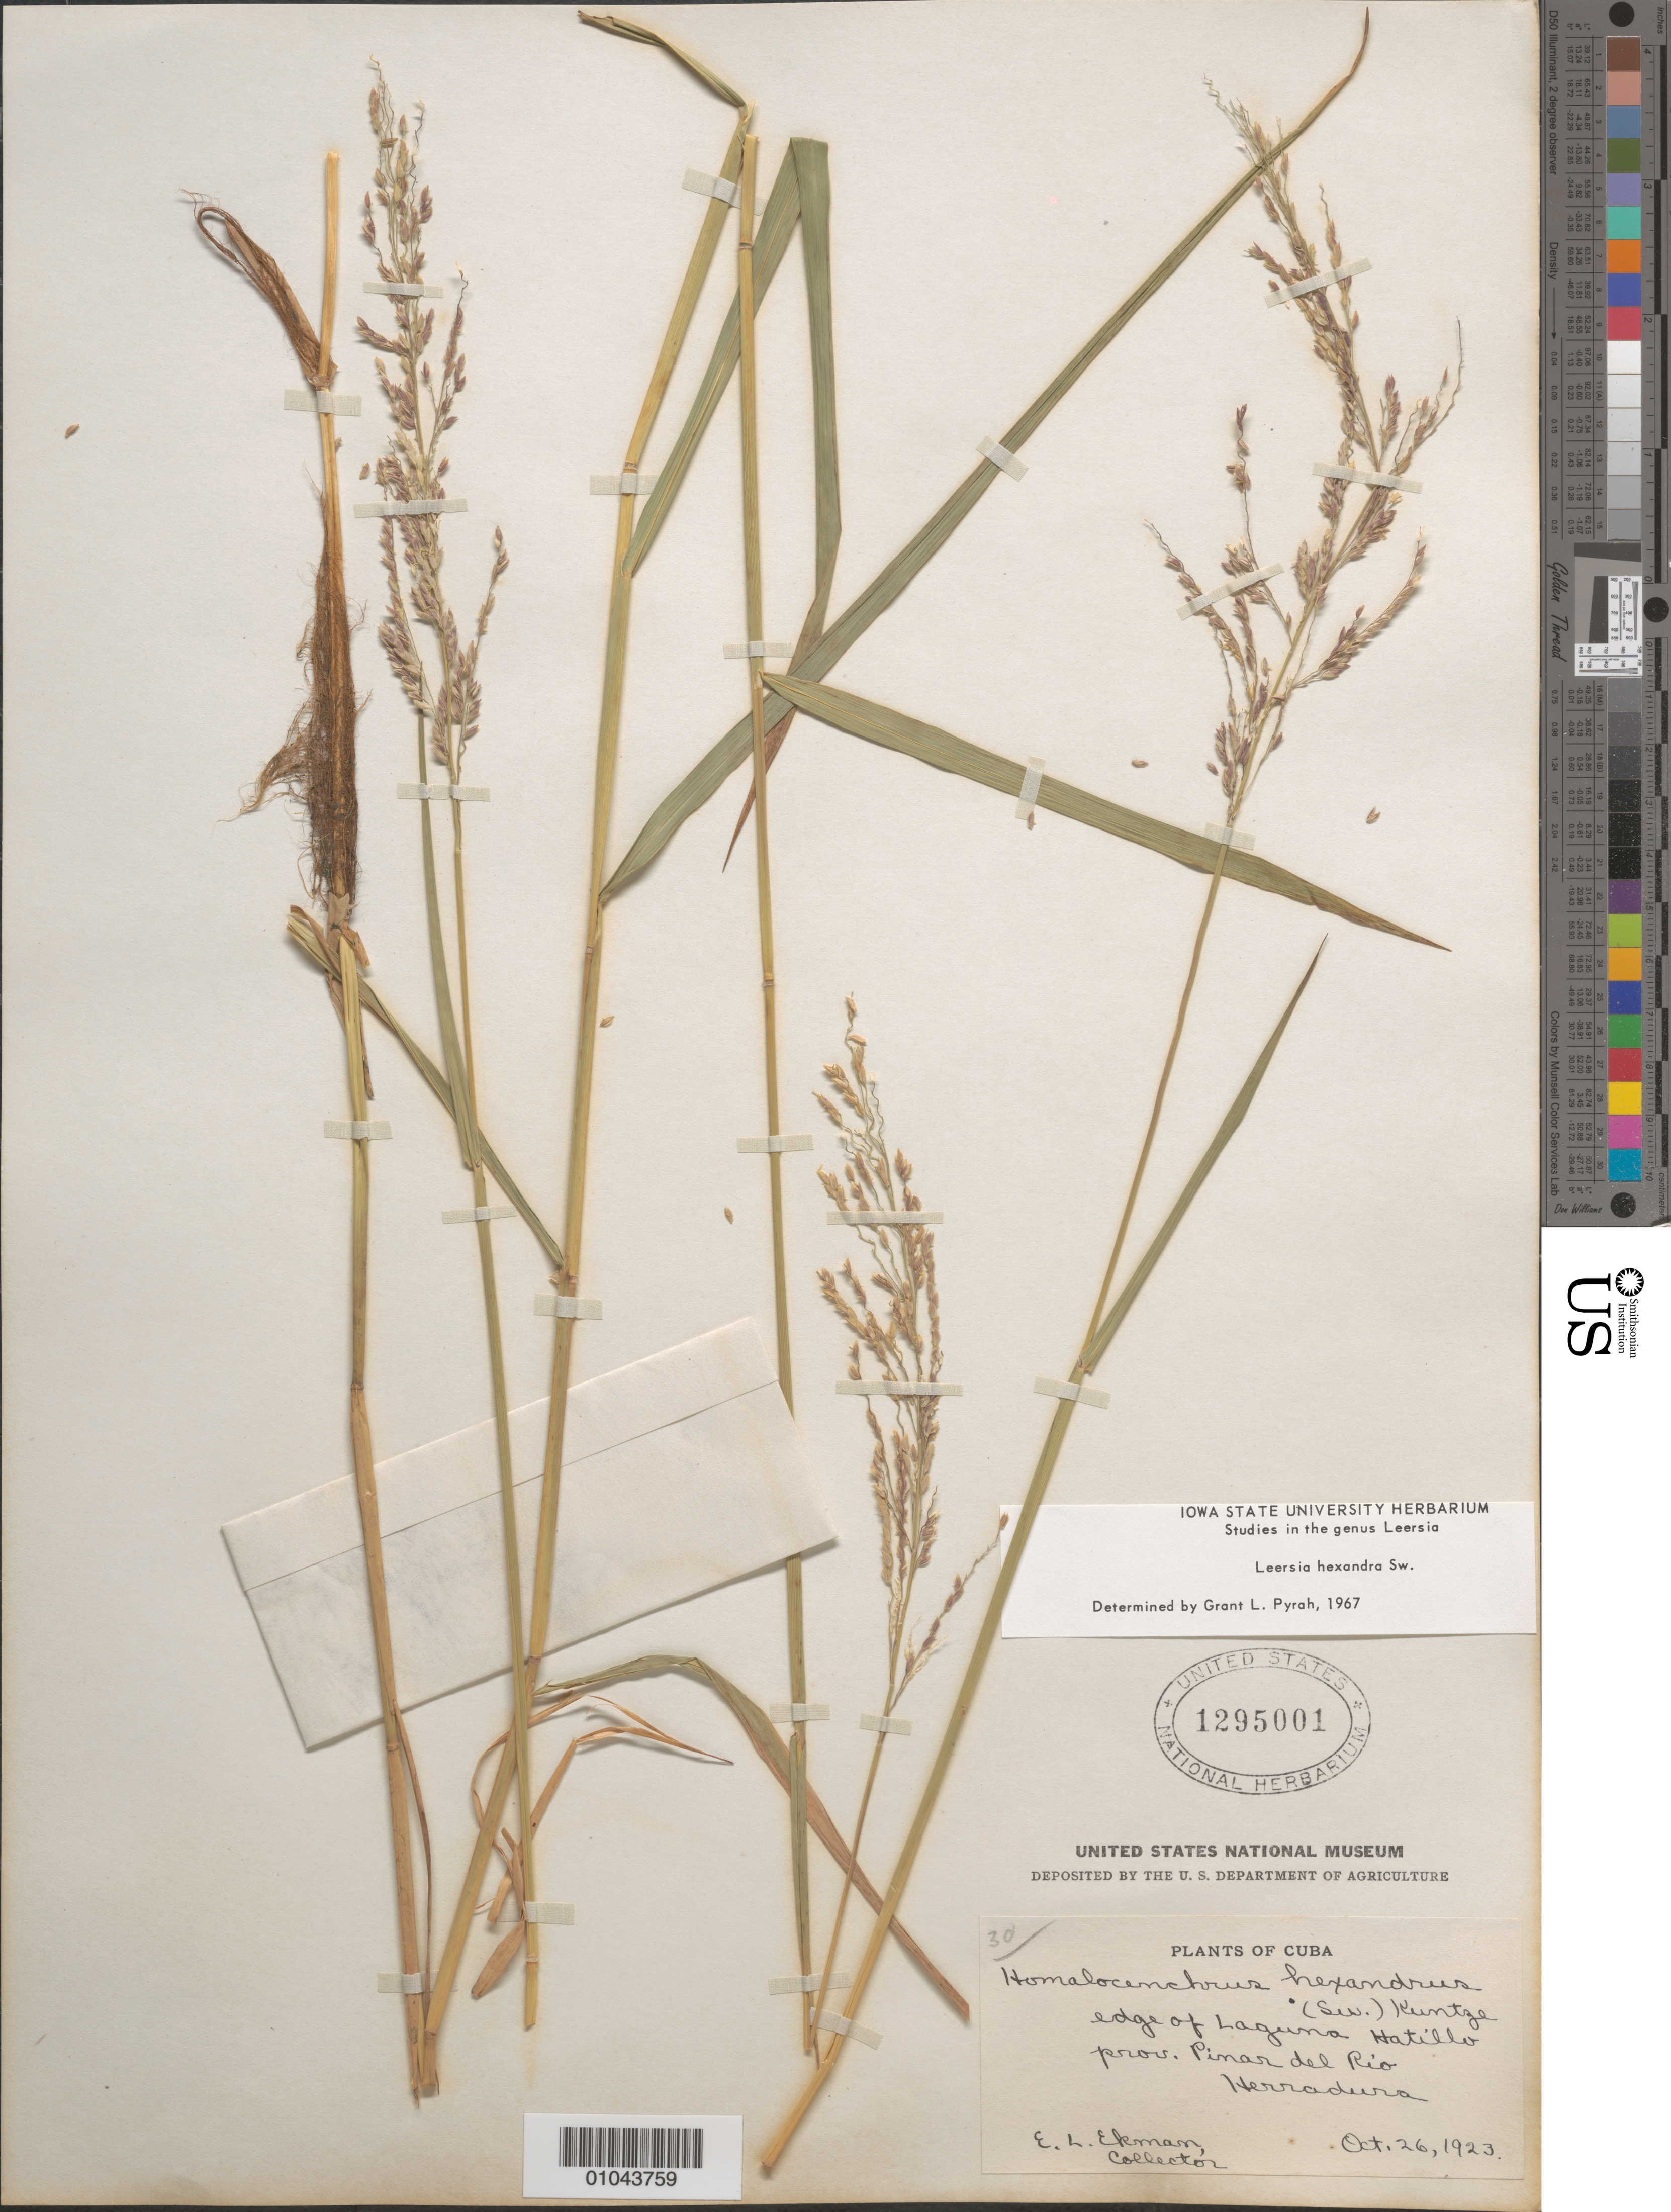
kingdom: Plantae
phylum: Tracheophyta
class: Liliopsida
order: Poales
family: Poaceae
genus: Leersia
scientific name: Leersia hexandra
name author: Sw.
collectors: E. L. Ekman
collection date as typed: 26 Oct 1923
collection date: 1923-10-26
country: Cuba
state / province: Pinar del Rio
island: Cuba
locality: Edge of Laguna Hatillo, Herradura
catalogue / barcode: US 1295001